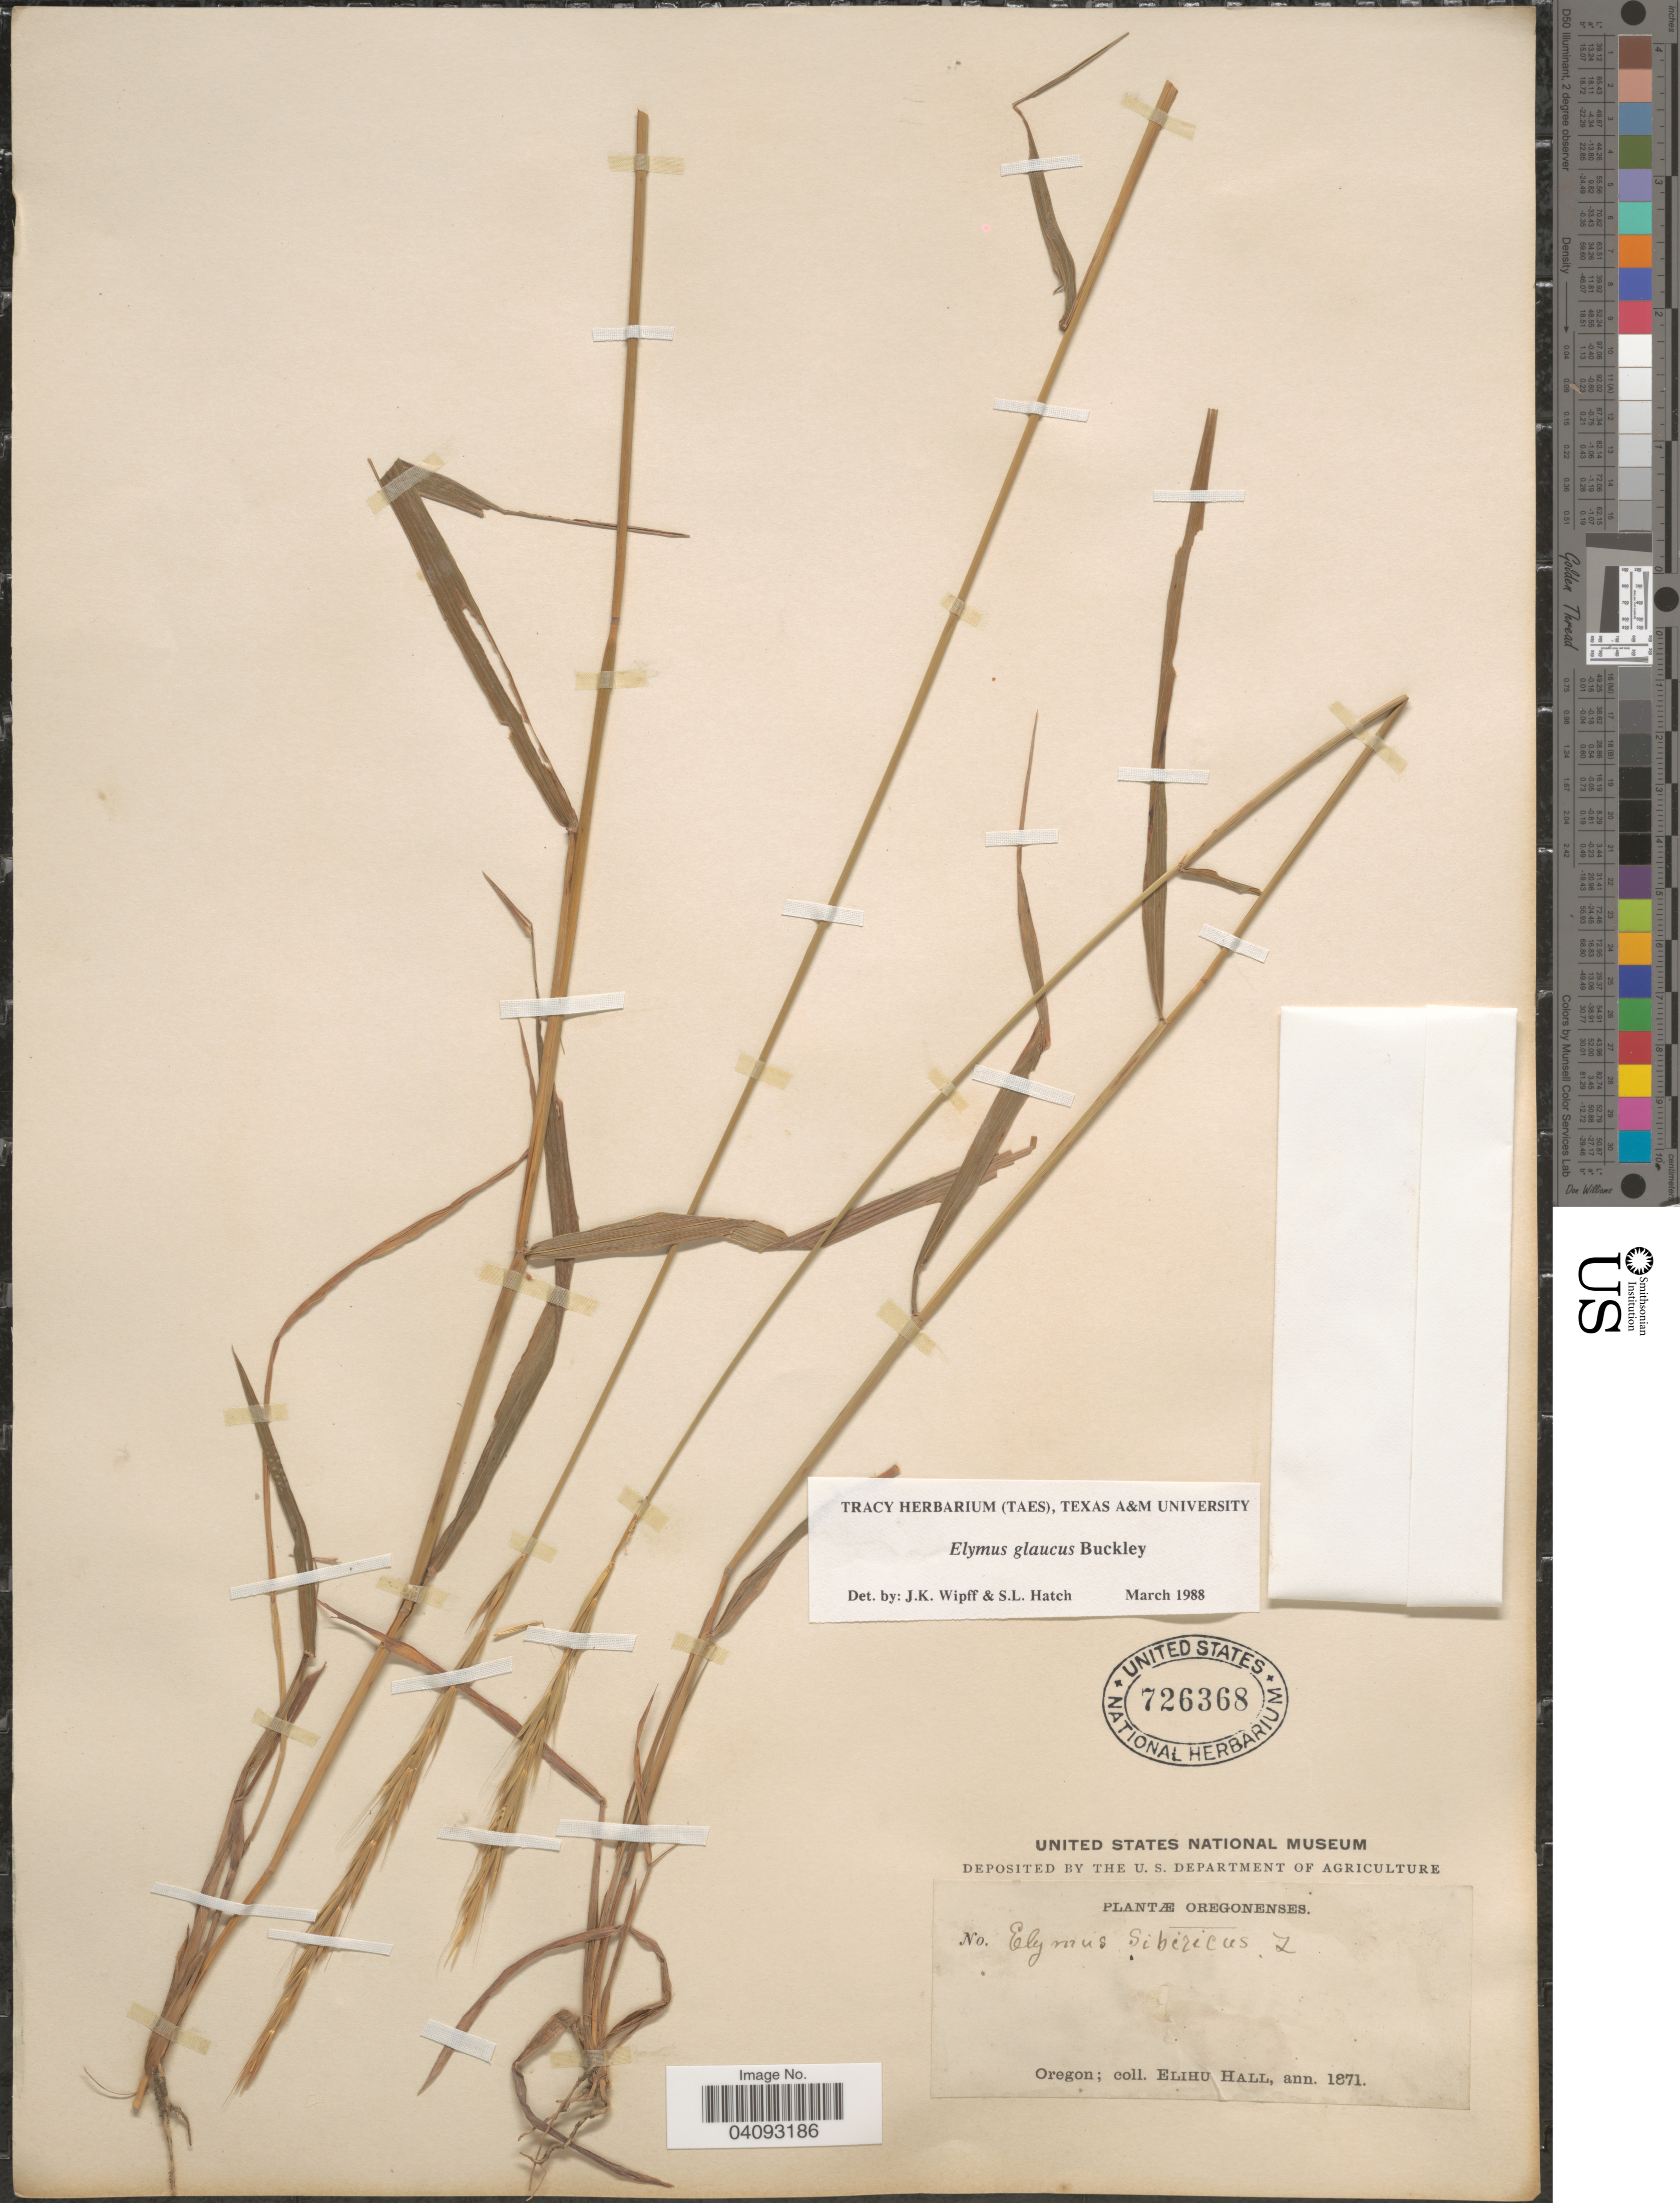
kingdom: Plantae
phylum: Tracheophyta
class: Liliopsida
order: Poales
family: Poaceae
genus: Elymus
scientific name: Elymus glaucus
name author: Buckley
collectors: E. Hall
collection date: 1871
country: United States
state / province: Oregon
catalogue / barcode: US 726368